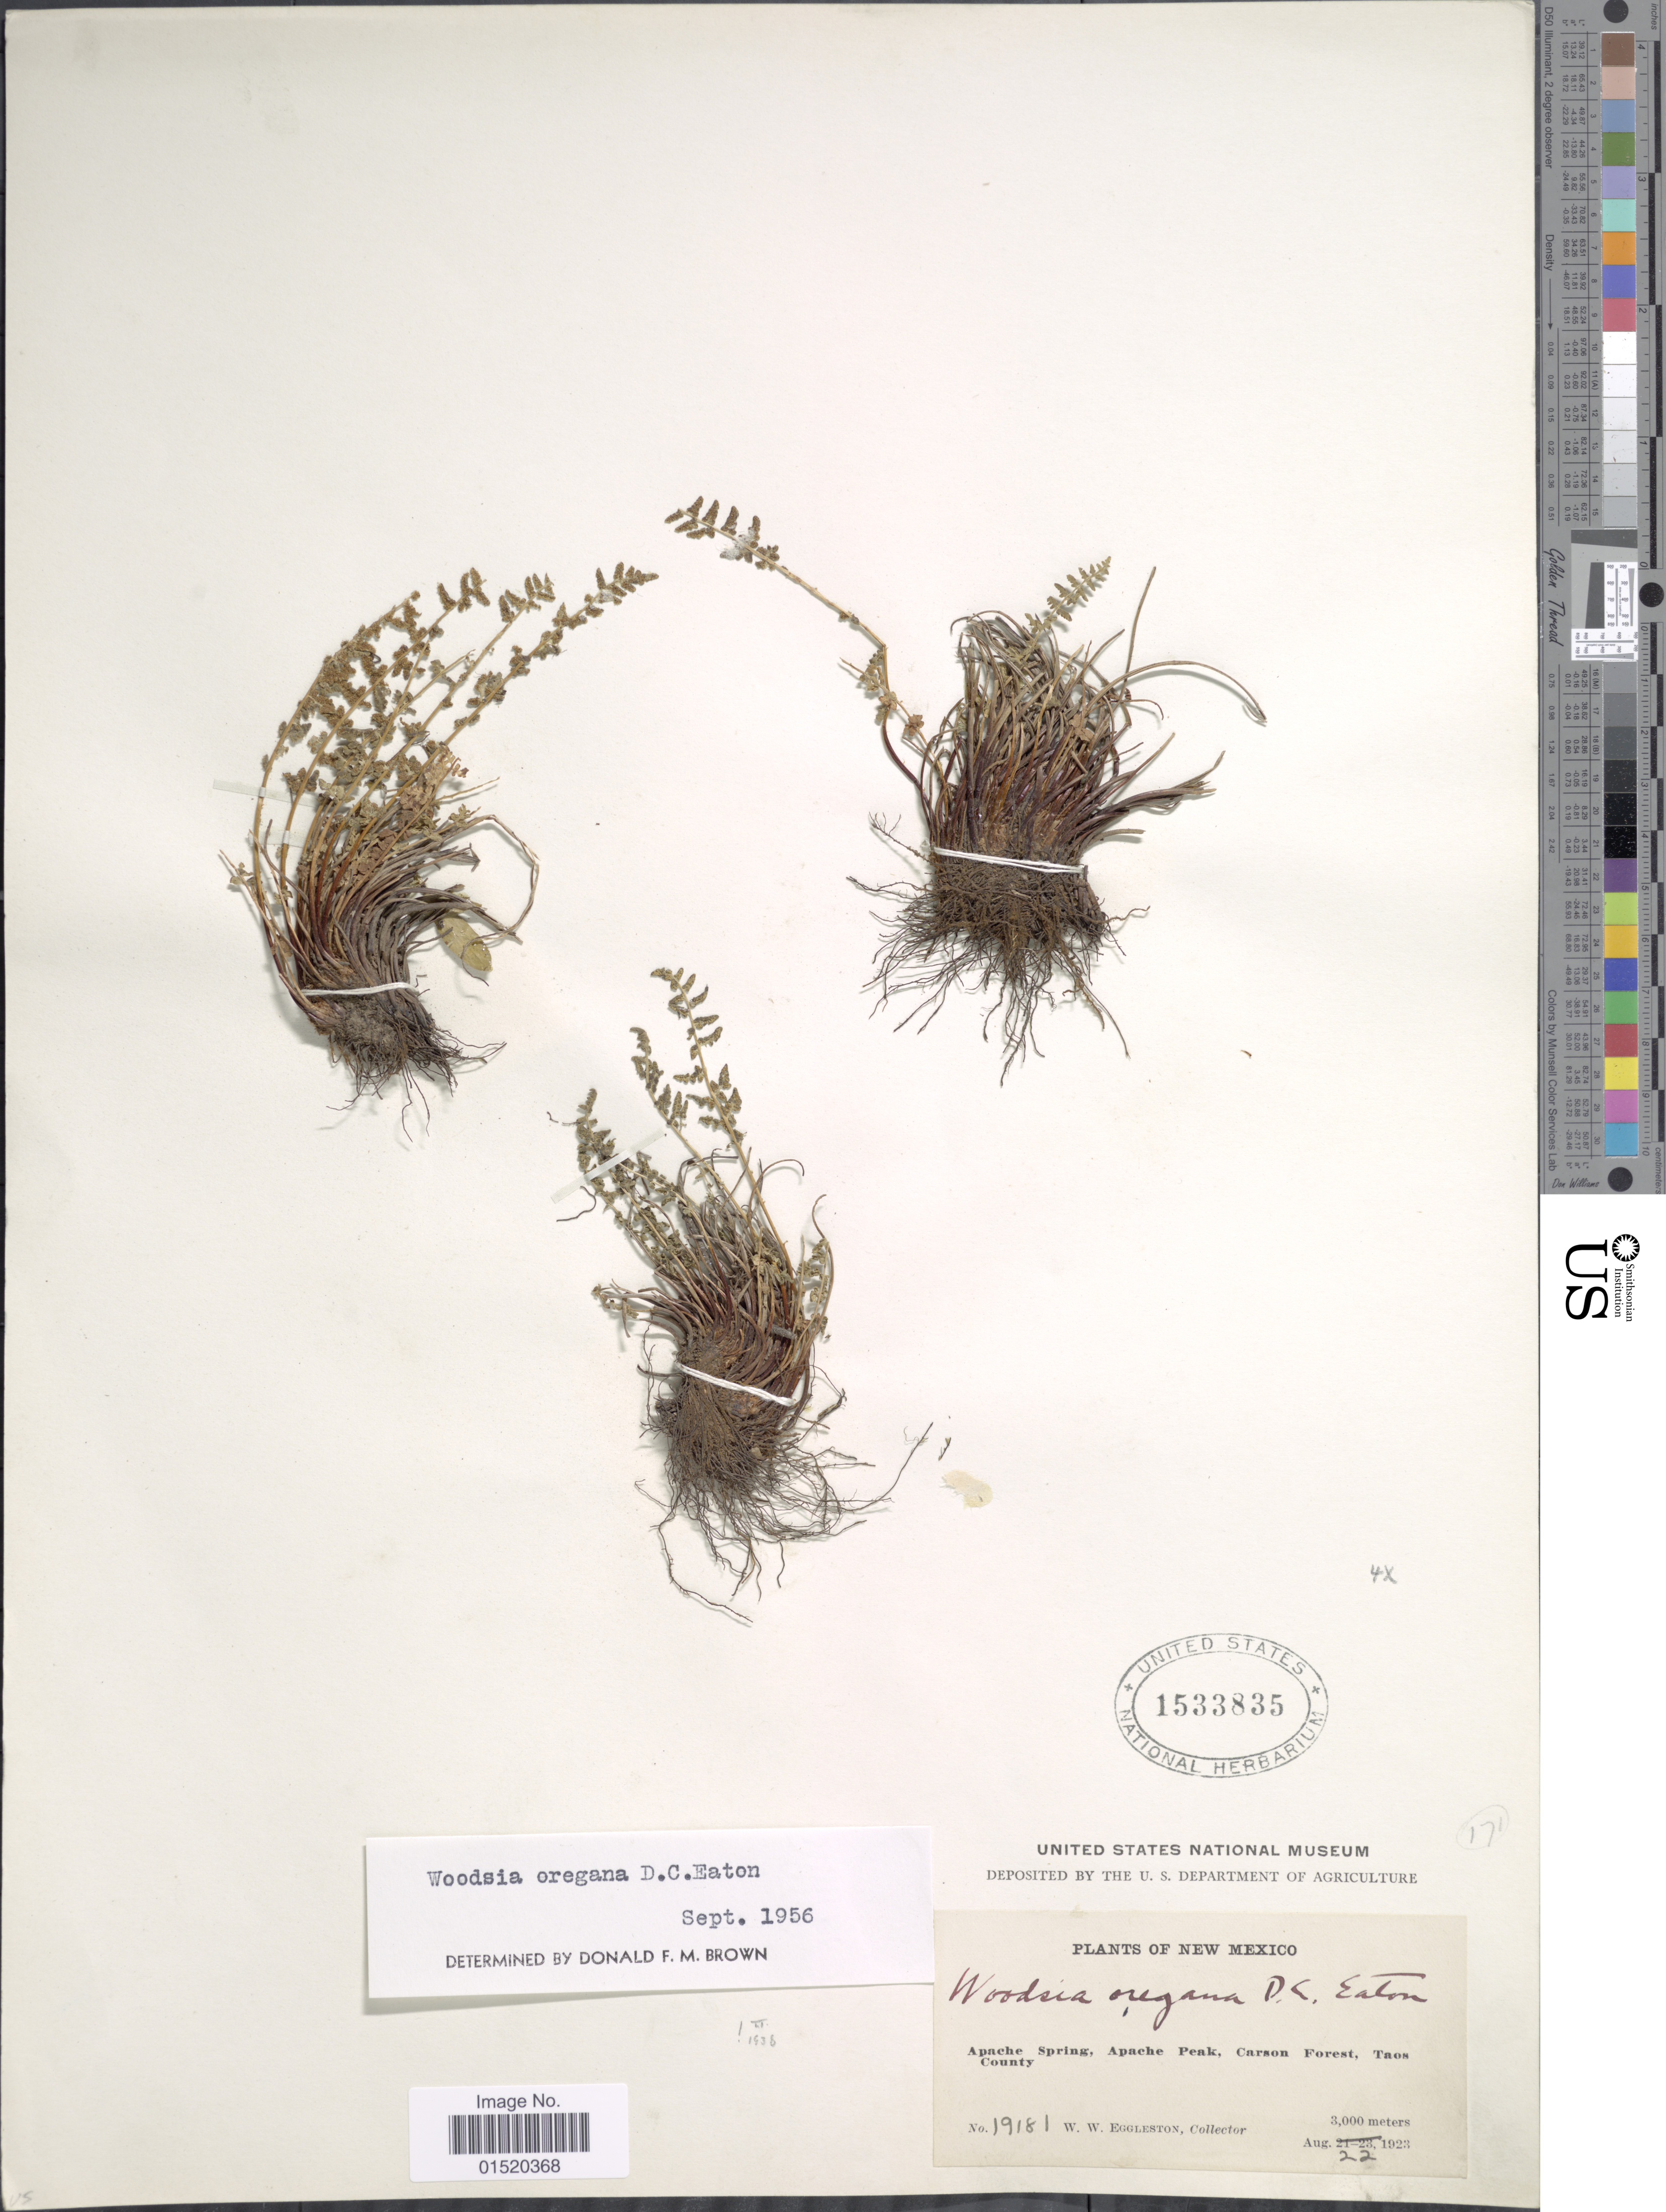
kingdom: Plantae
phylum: Tracheophyta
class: Polypodiopsida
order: Polypodiales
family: Woodsiaceae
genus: Woodsia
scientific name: Woodsia oregana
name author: D.C. Eaton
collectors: W. W. Eggleston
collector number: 19181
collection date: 1923-08-22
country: United States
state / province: New Mexico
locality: Apache Spring, Apache Peak, Carson Forest, Taos County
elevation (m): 3000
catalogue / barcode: US 1533835